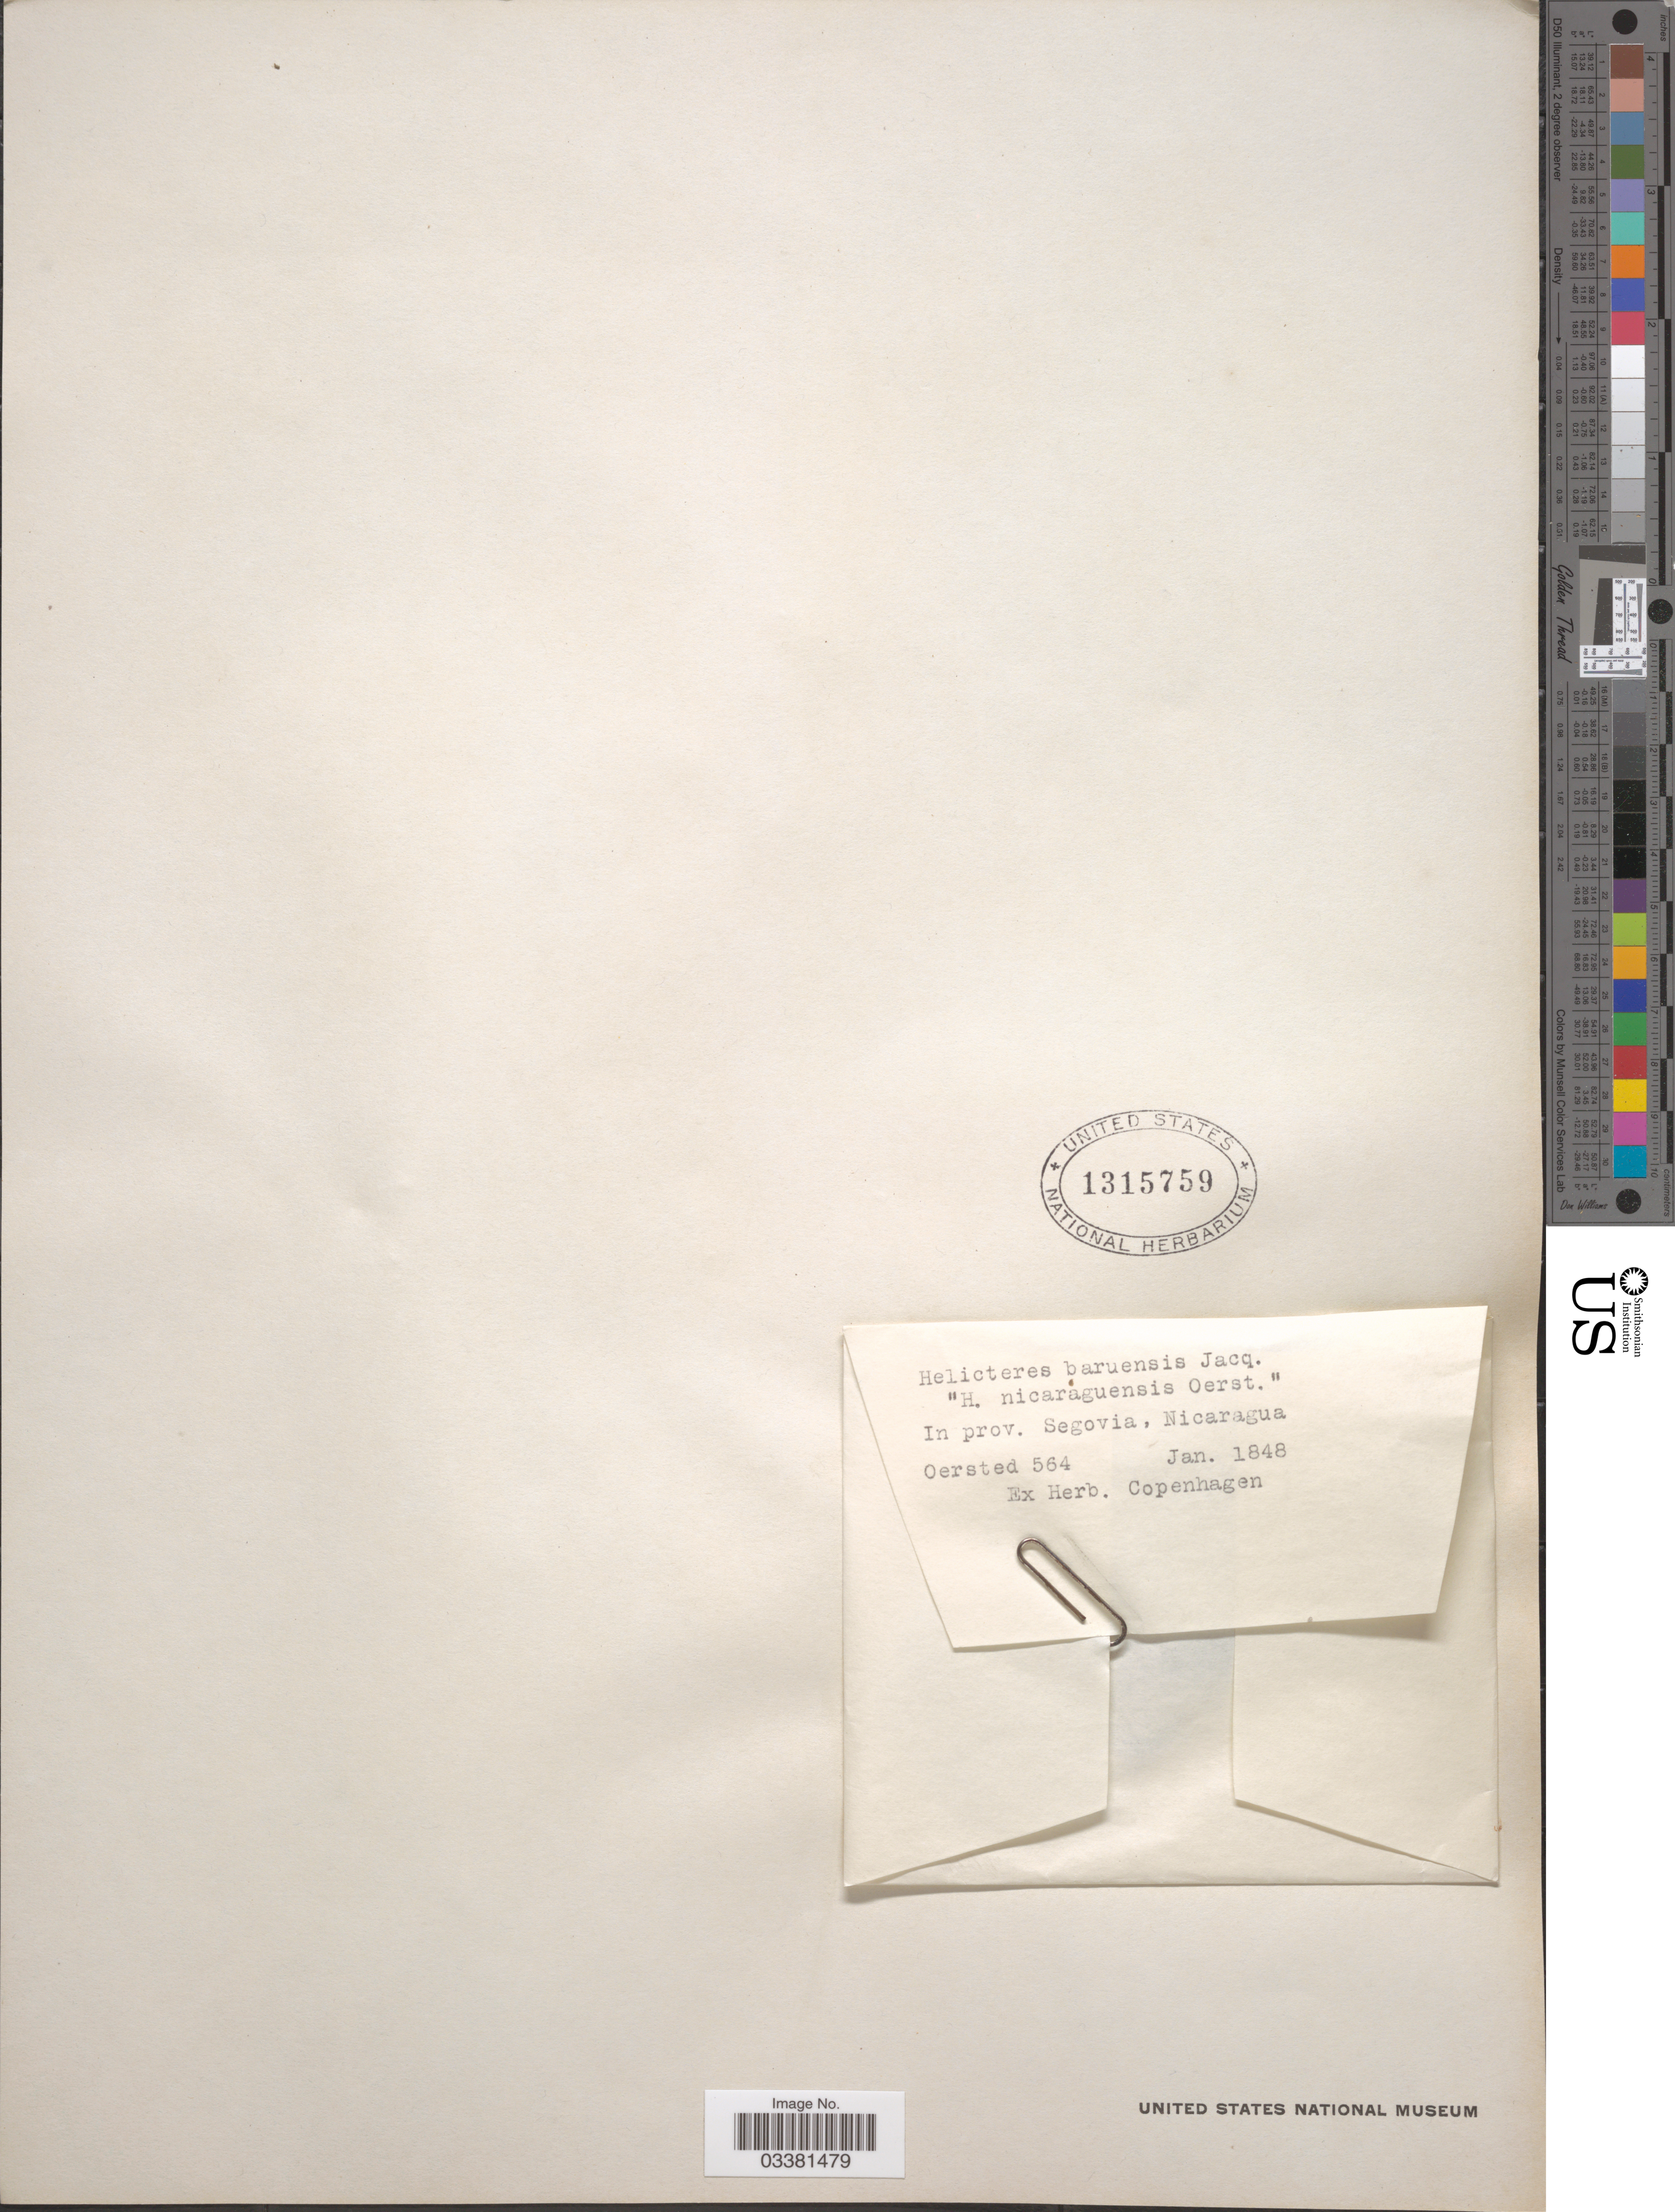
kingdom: Plantae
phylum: Tracheophyta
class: Magnoliopsida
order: Malvales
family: Malvaceae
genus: Helicteres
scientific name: Helicteres baruensis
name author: Jacq.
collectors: Oersted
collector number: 564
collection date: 1848-01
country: Nicaragua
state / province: Nueva Segovia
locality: In prov. Segovia.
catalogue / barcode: US 1315759